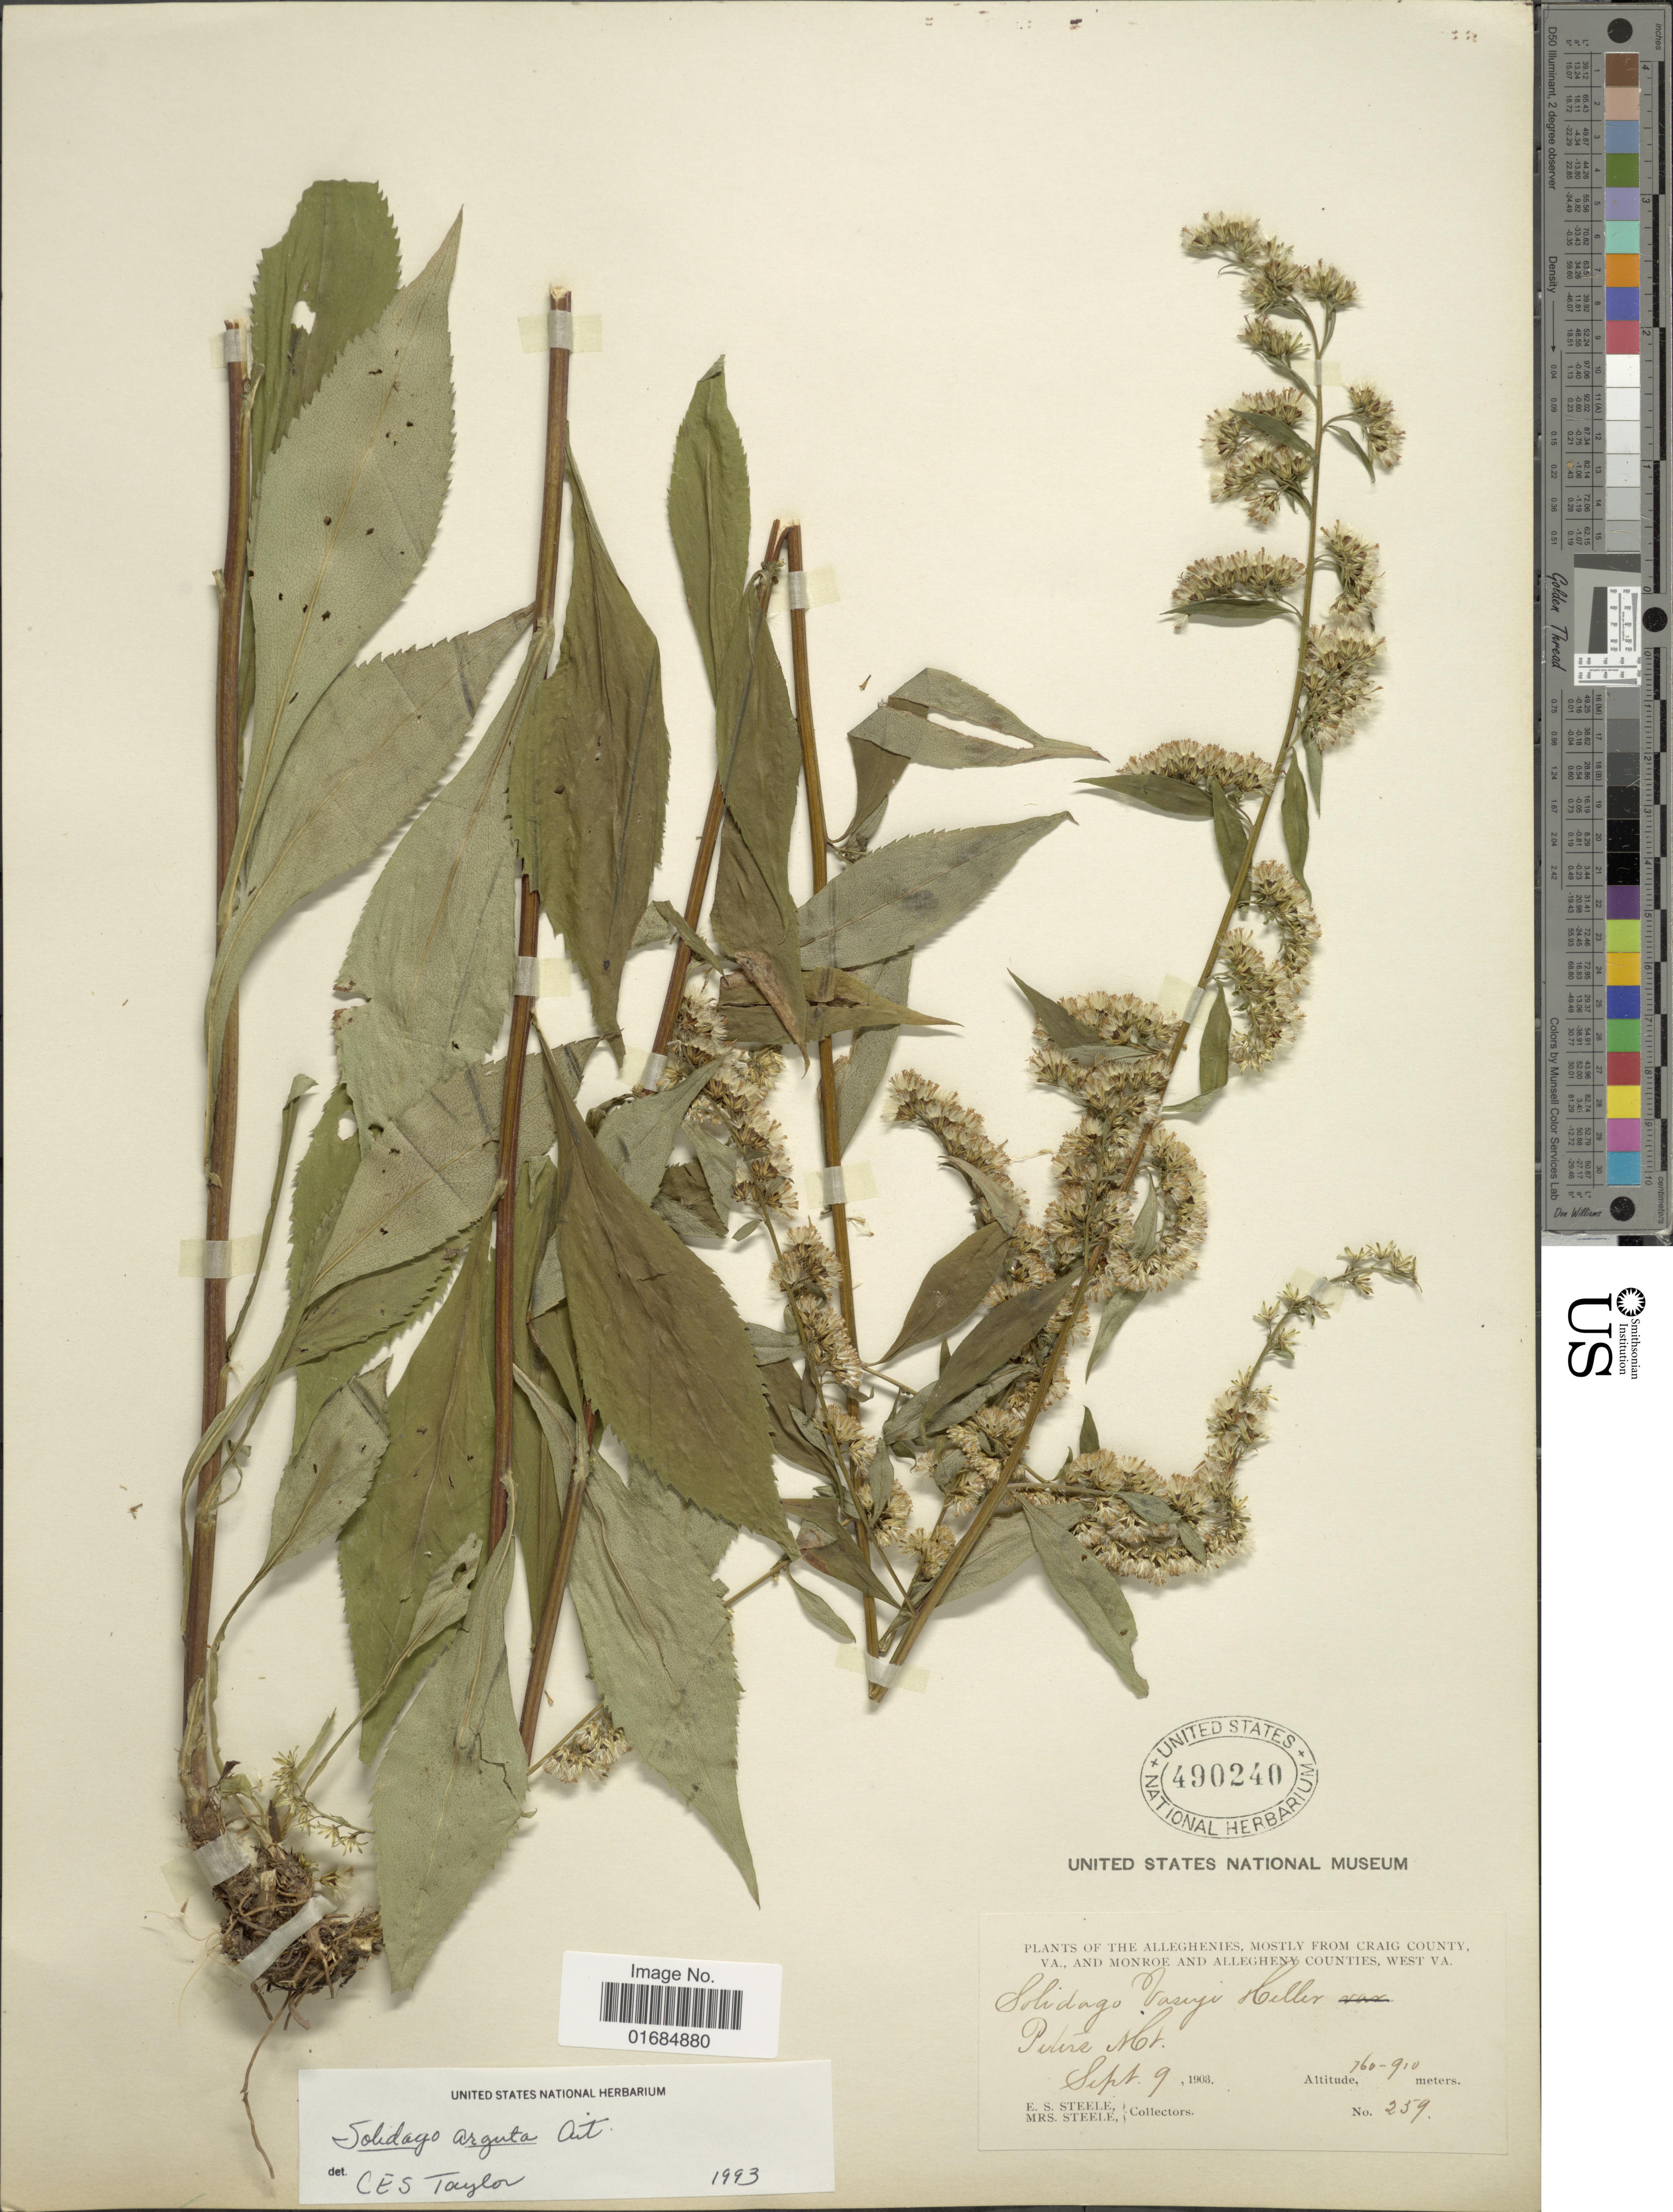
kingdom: Plantae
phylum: Tracheophyta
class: Magnoliopsida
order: Asterales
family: Asteraceae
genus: Solidago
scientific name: Solidago boottii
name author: Hook.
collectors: E. Steele & Mrs. E. S. Steele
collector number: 259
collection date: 1903-09-09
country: United States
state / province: Virginia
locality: The Alleghenies, Mostly from Craig County VA. and Manroe and Allegheny Counties, West VA, Peters Mt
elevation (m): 760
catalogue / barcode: US 490240